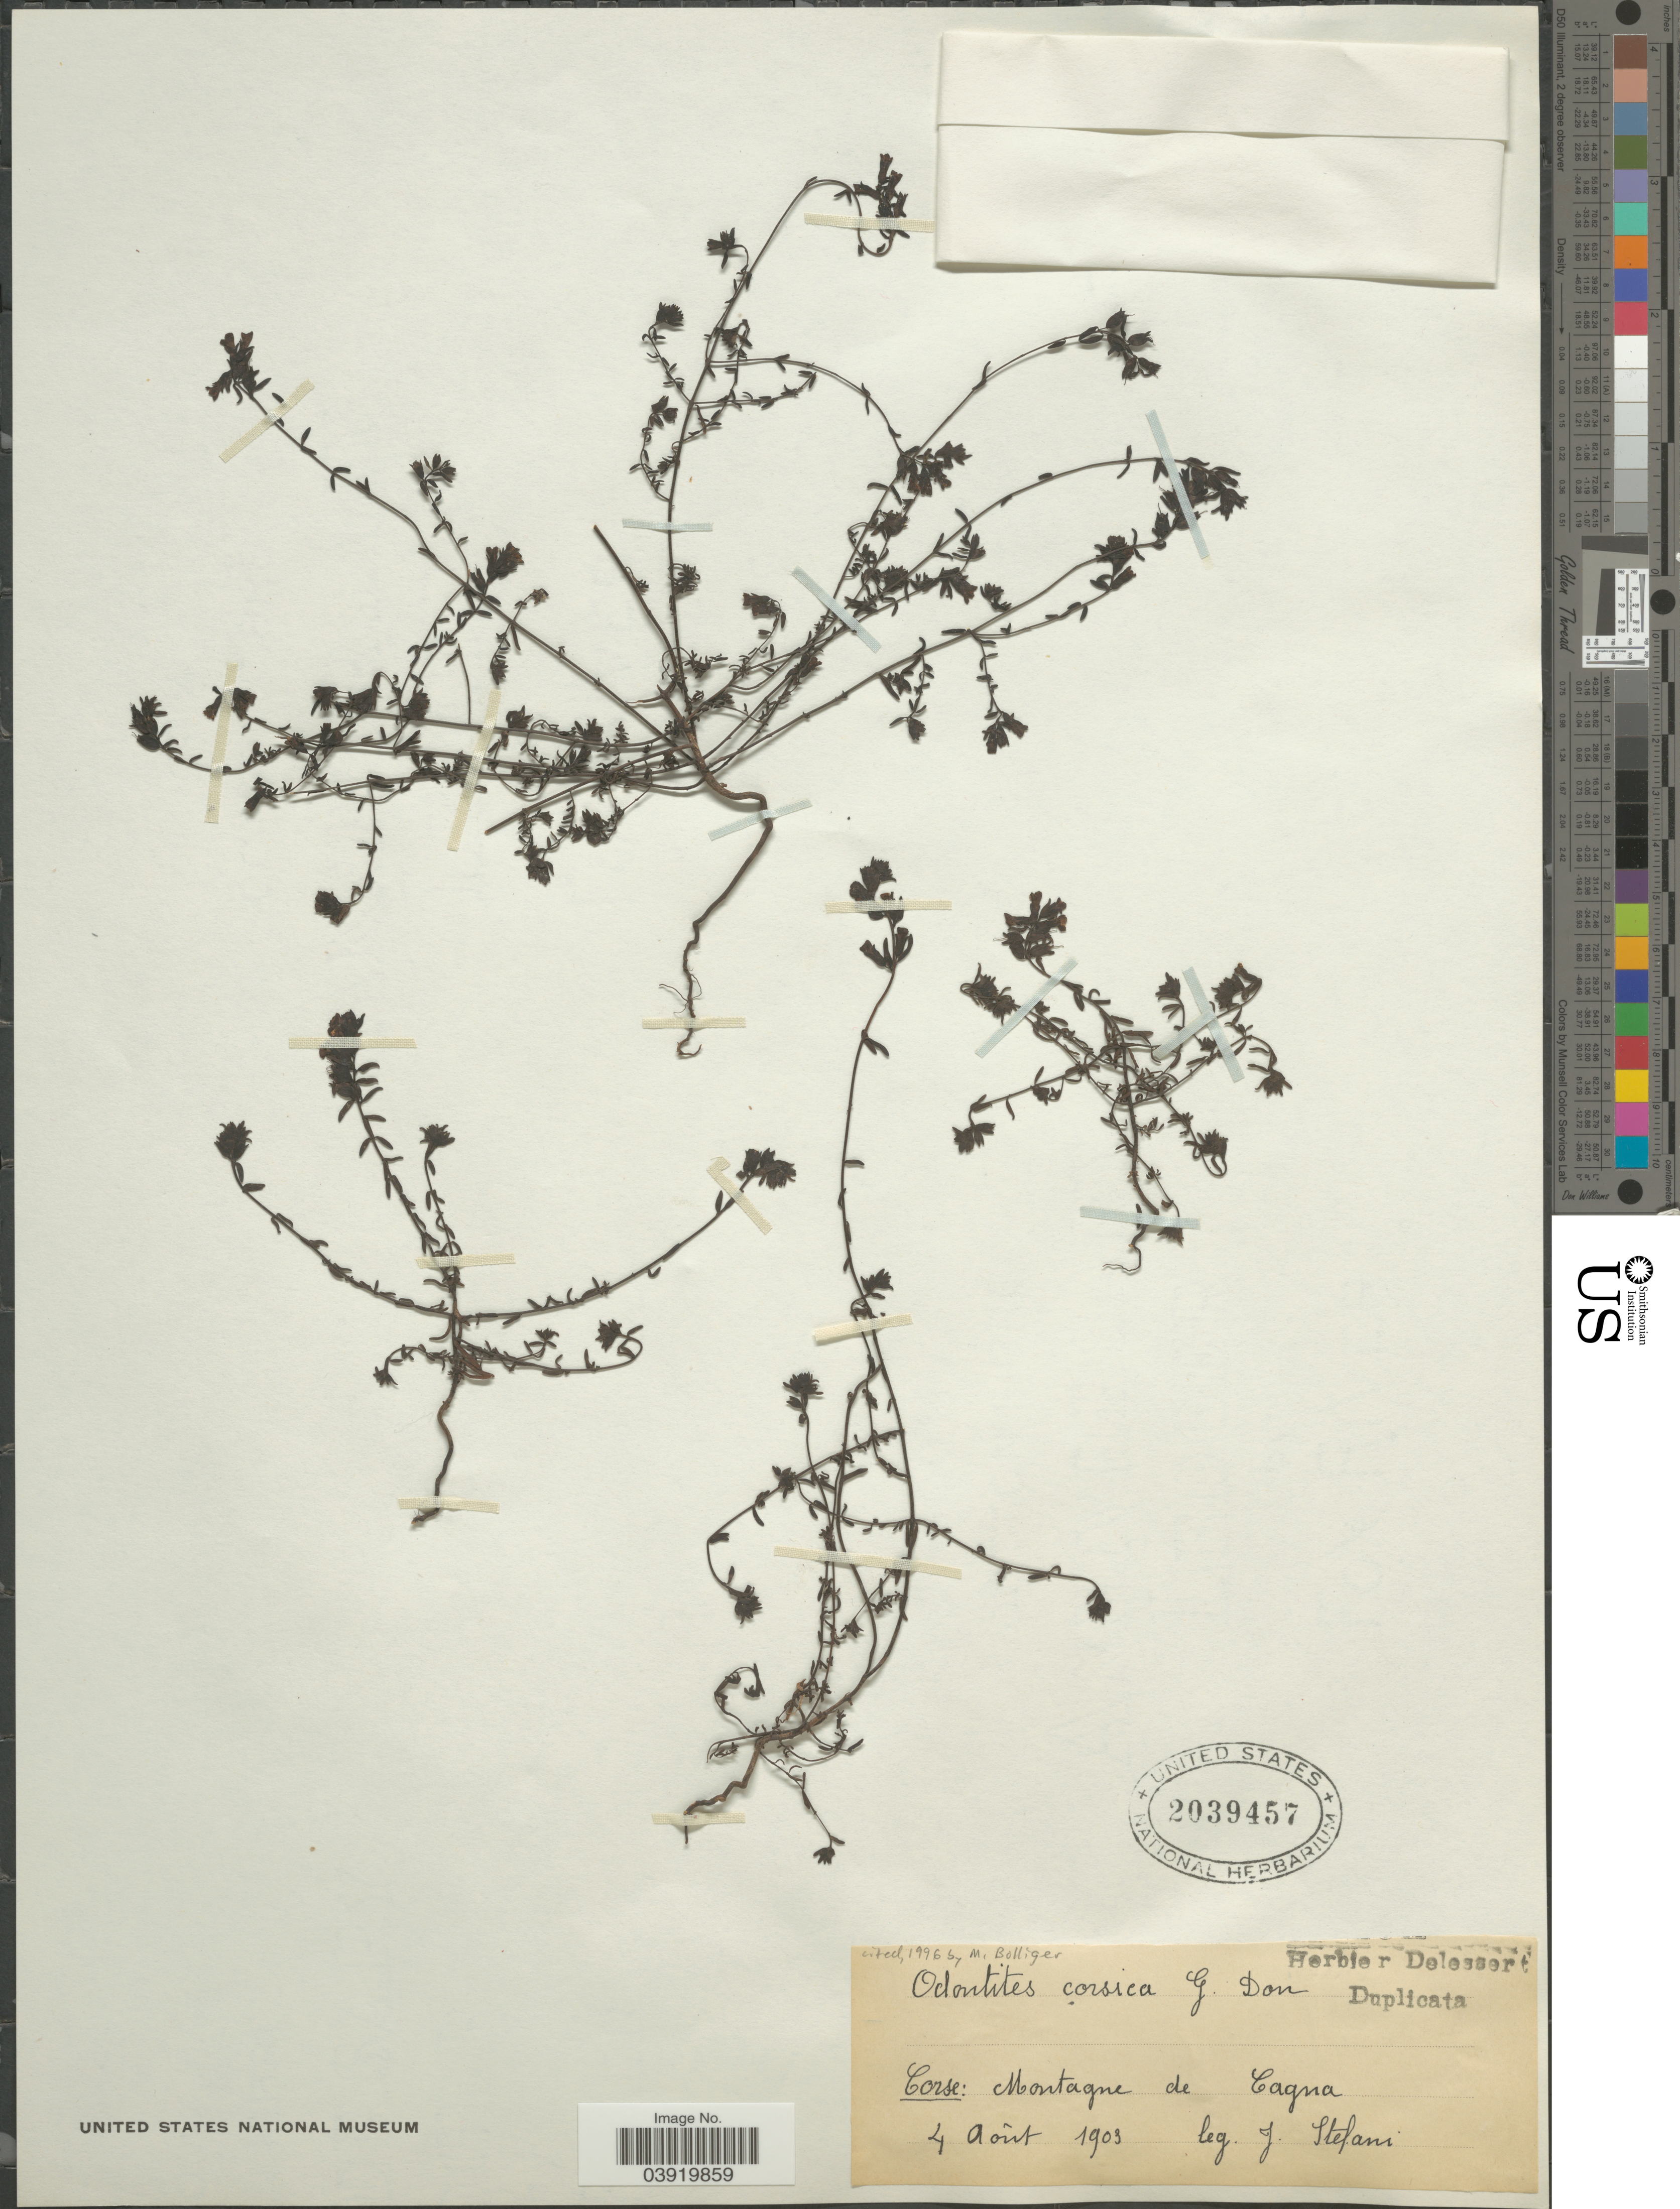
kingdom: Plantae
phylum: Tracheophyta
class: Magnoliopsida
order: Lamiales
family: Orobanchaceae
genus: Odontites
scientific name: Odontites corsicus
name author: (Loisel.) G. Don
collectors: J. Stefani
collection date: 1903-08-04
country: France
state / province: Corsica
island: Corse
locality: Corse: Montagne de Cagna.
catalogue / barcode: US 2039457